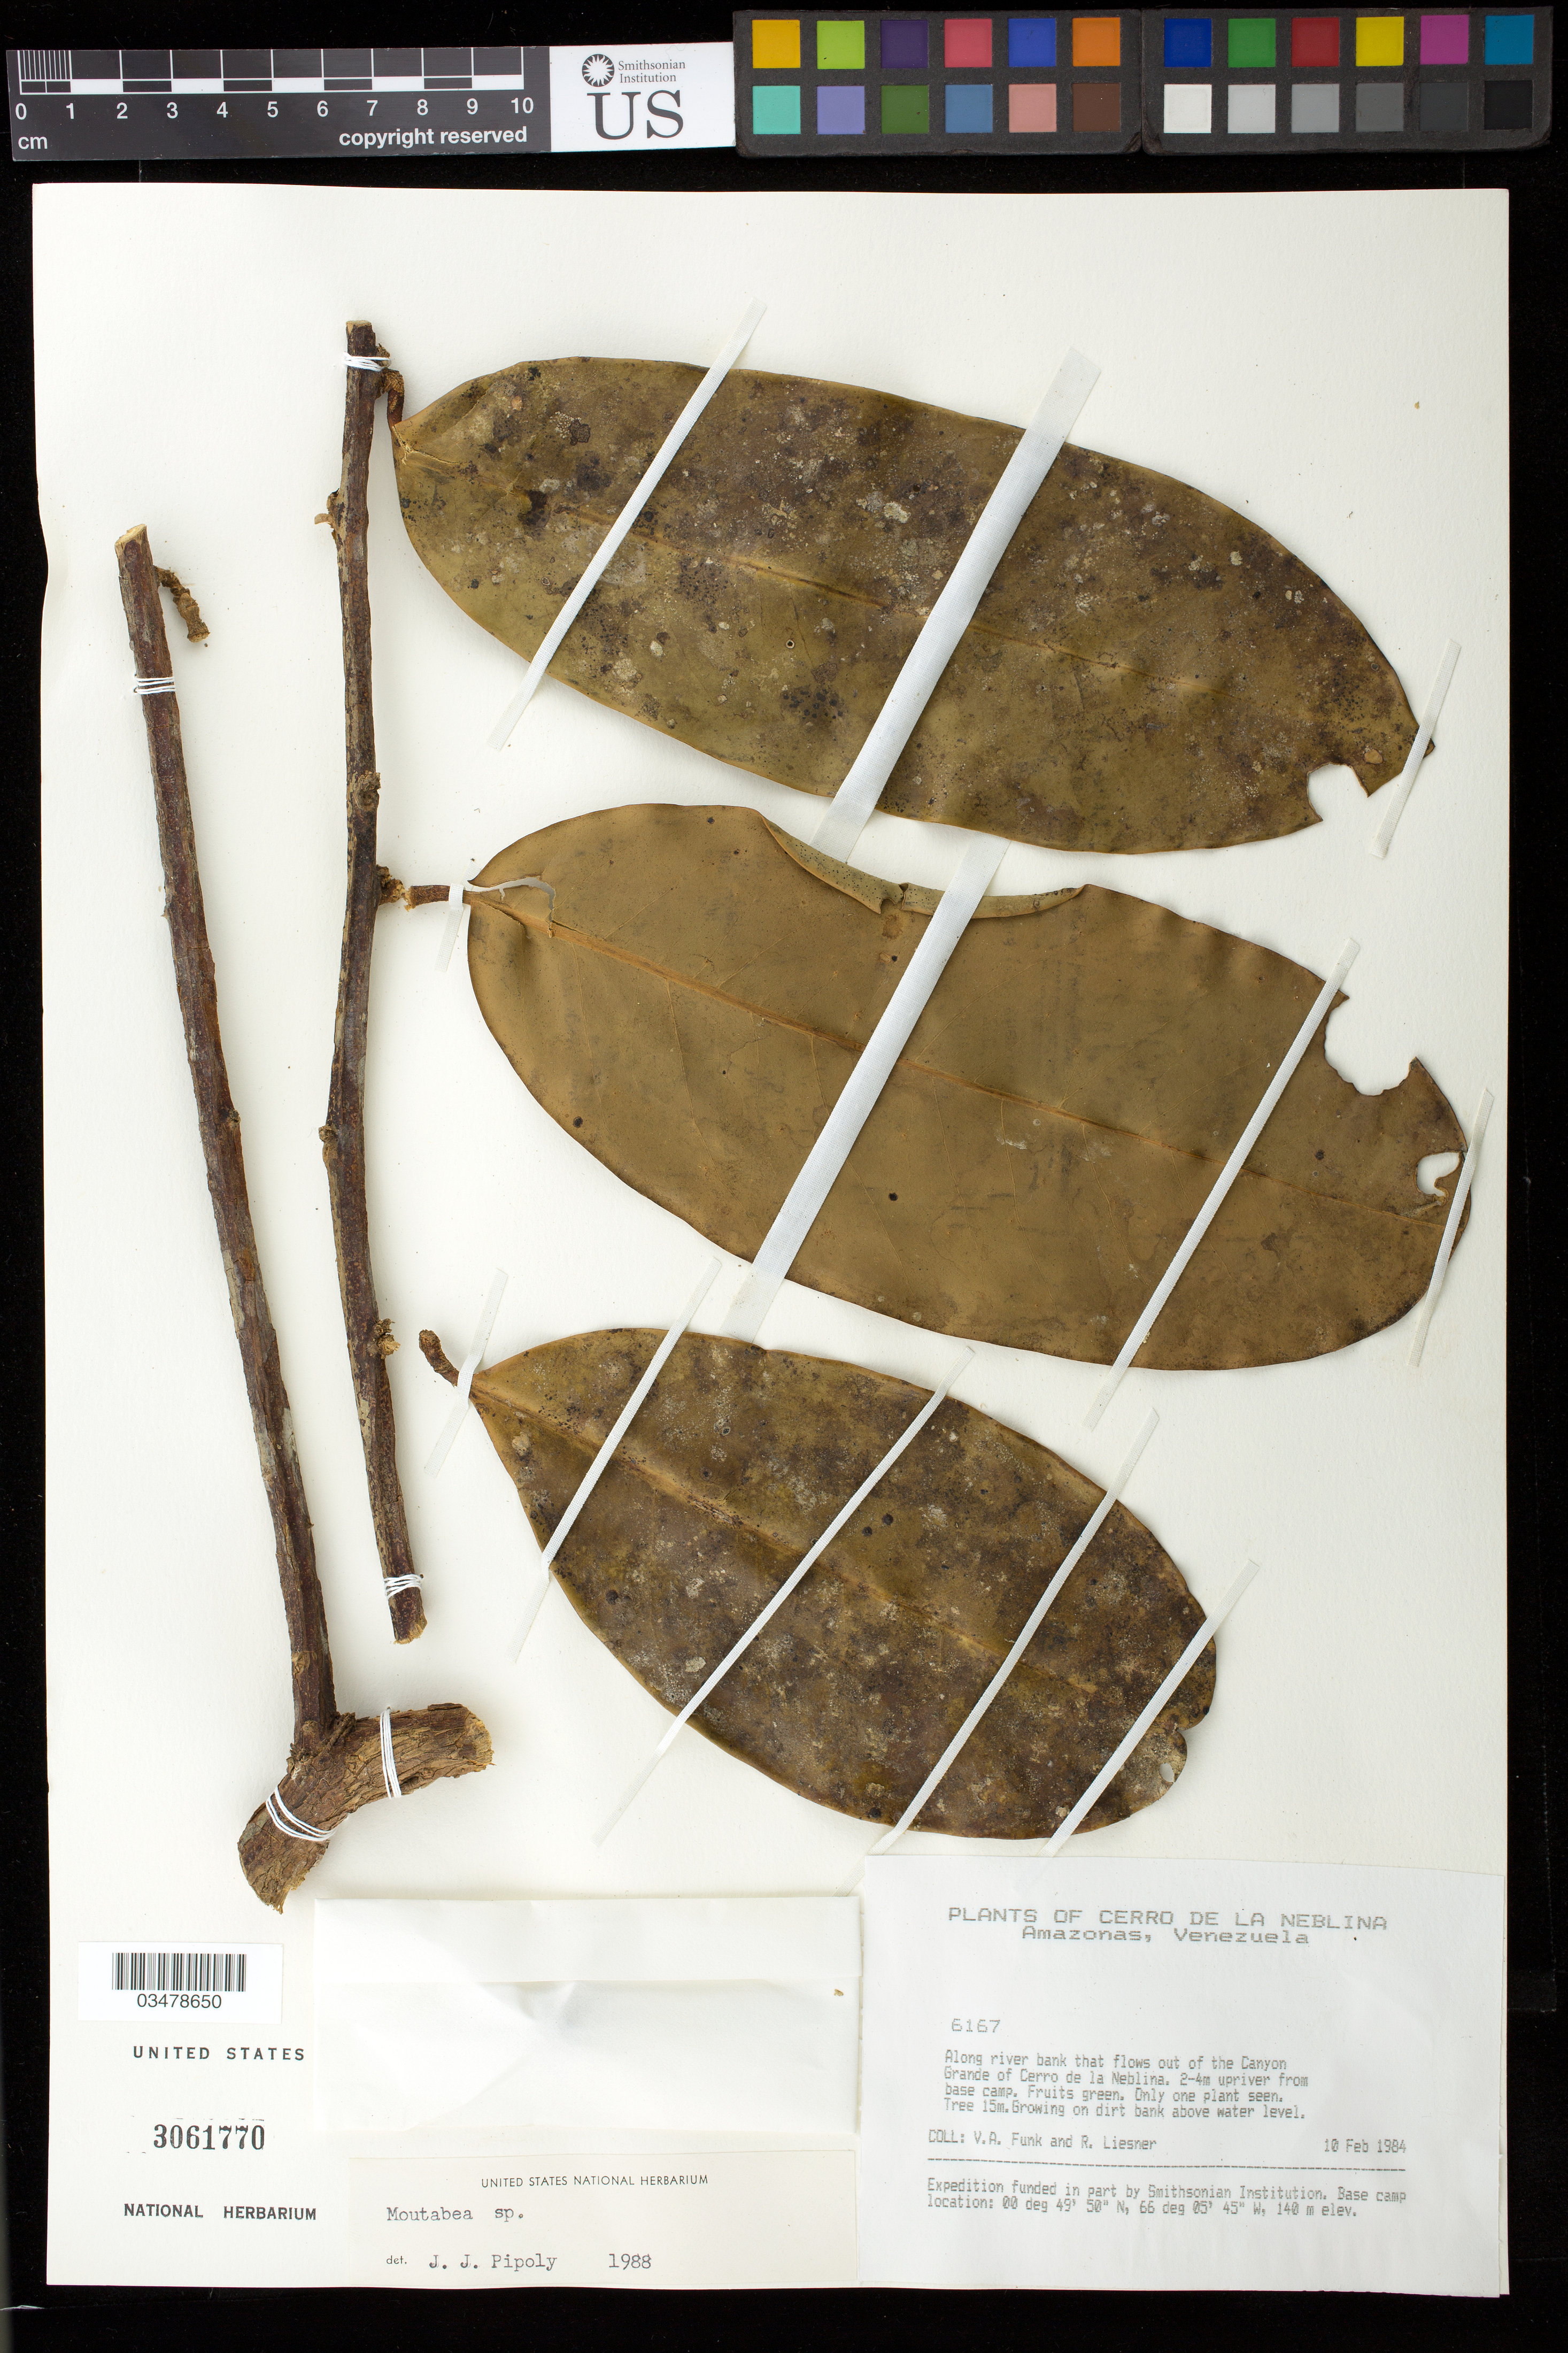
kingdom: Plantae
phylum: Tracheophyta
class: Magnoliopsida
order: Fabales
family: Polygalaceae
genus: Moutabea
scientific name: Moutabea sp.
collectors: V. Funk & R. L. Liesner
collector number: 6167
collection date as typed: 10 Feb 1984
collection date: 1984-02-10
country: Venezuela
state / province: Amazonas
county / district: Río Negro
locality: Canyon Grande, Cerro de la Neblina, 2-4 km upriver from base camp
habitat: Growing on dirt bank above water level.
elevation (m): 140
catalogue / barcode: US 3061770